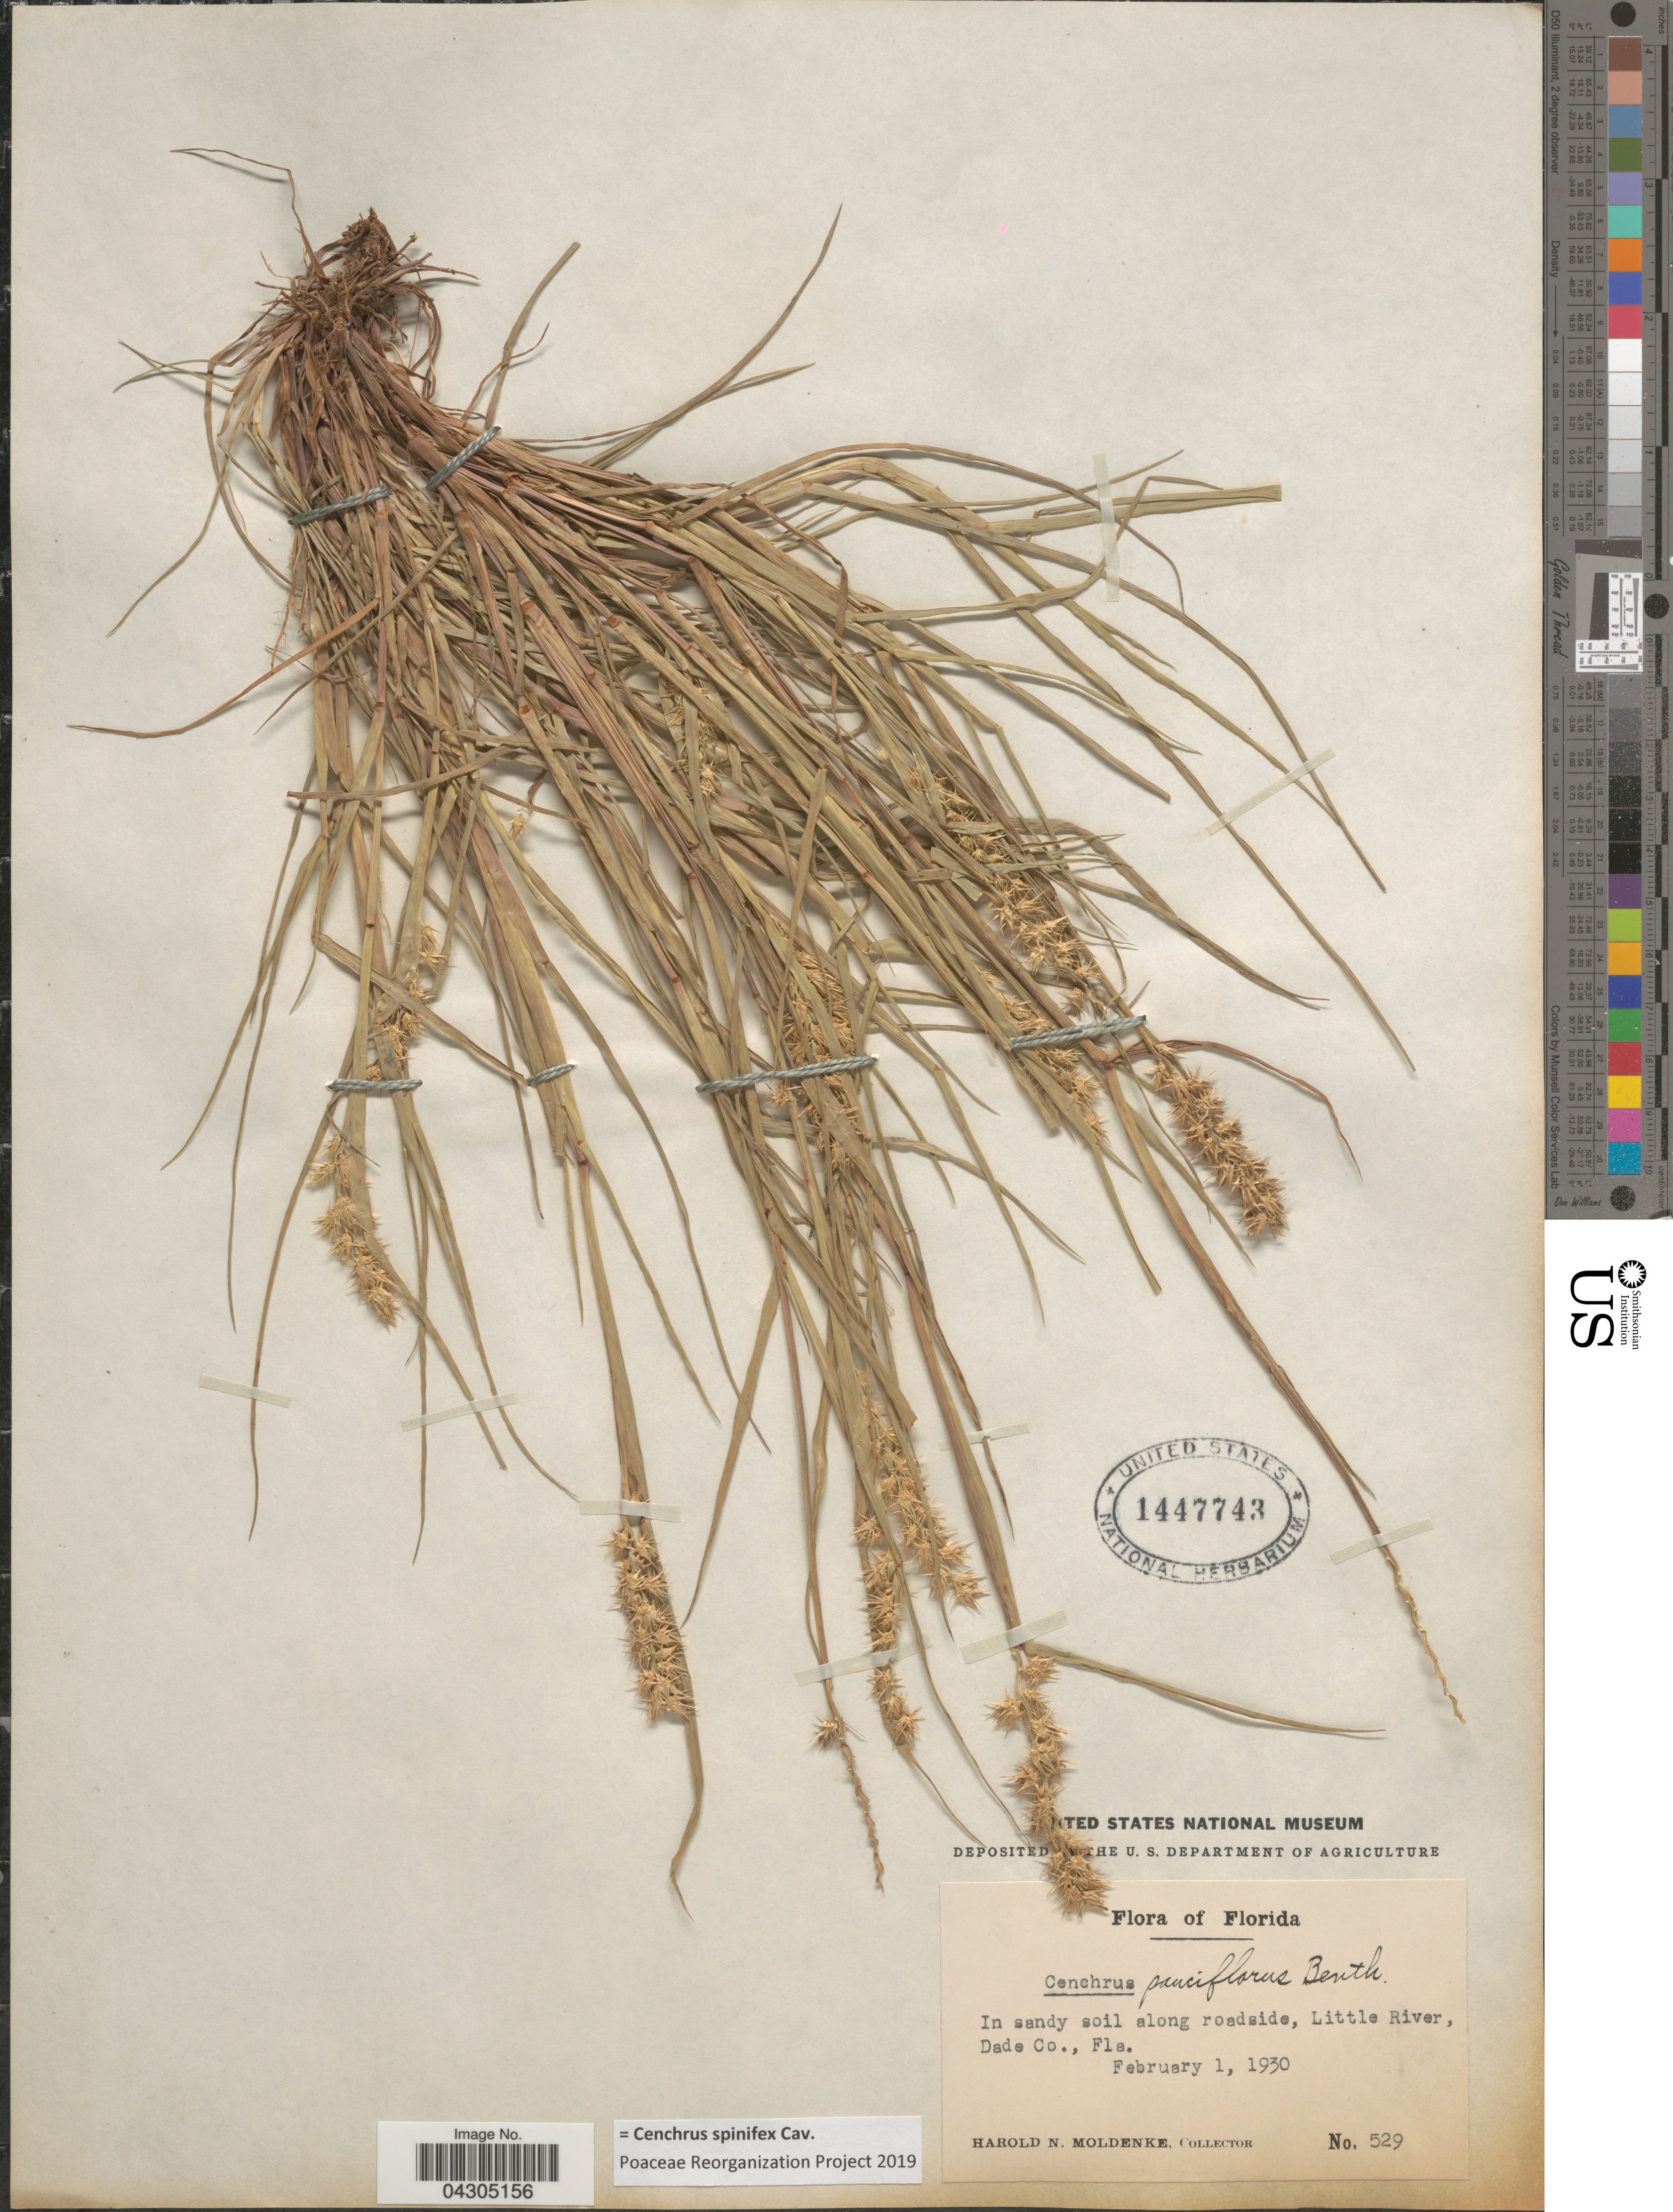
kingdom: Plantae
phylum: Tracheophyta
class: Liliopsida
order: Poales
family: Poaceae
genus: Cenchrus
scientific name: Cenchrus spinifex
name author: Cav.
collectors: H. N. Moldenke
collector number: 529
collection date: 1930-02-01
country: United States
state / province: Florida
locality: In sandy soil along roadside, Little River, Dade Co.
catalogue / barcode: US 1447743